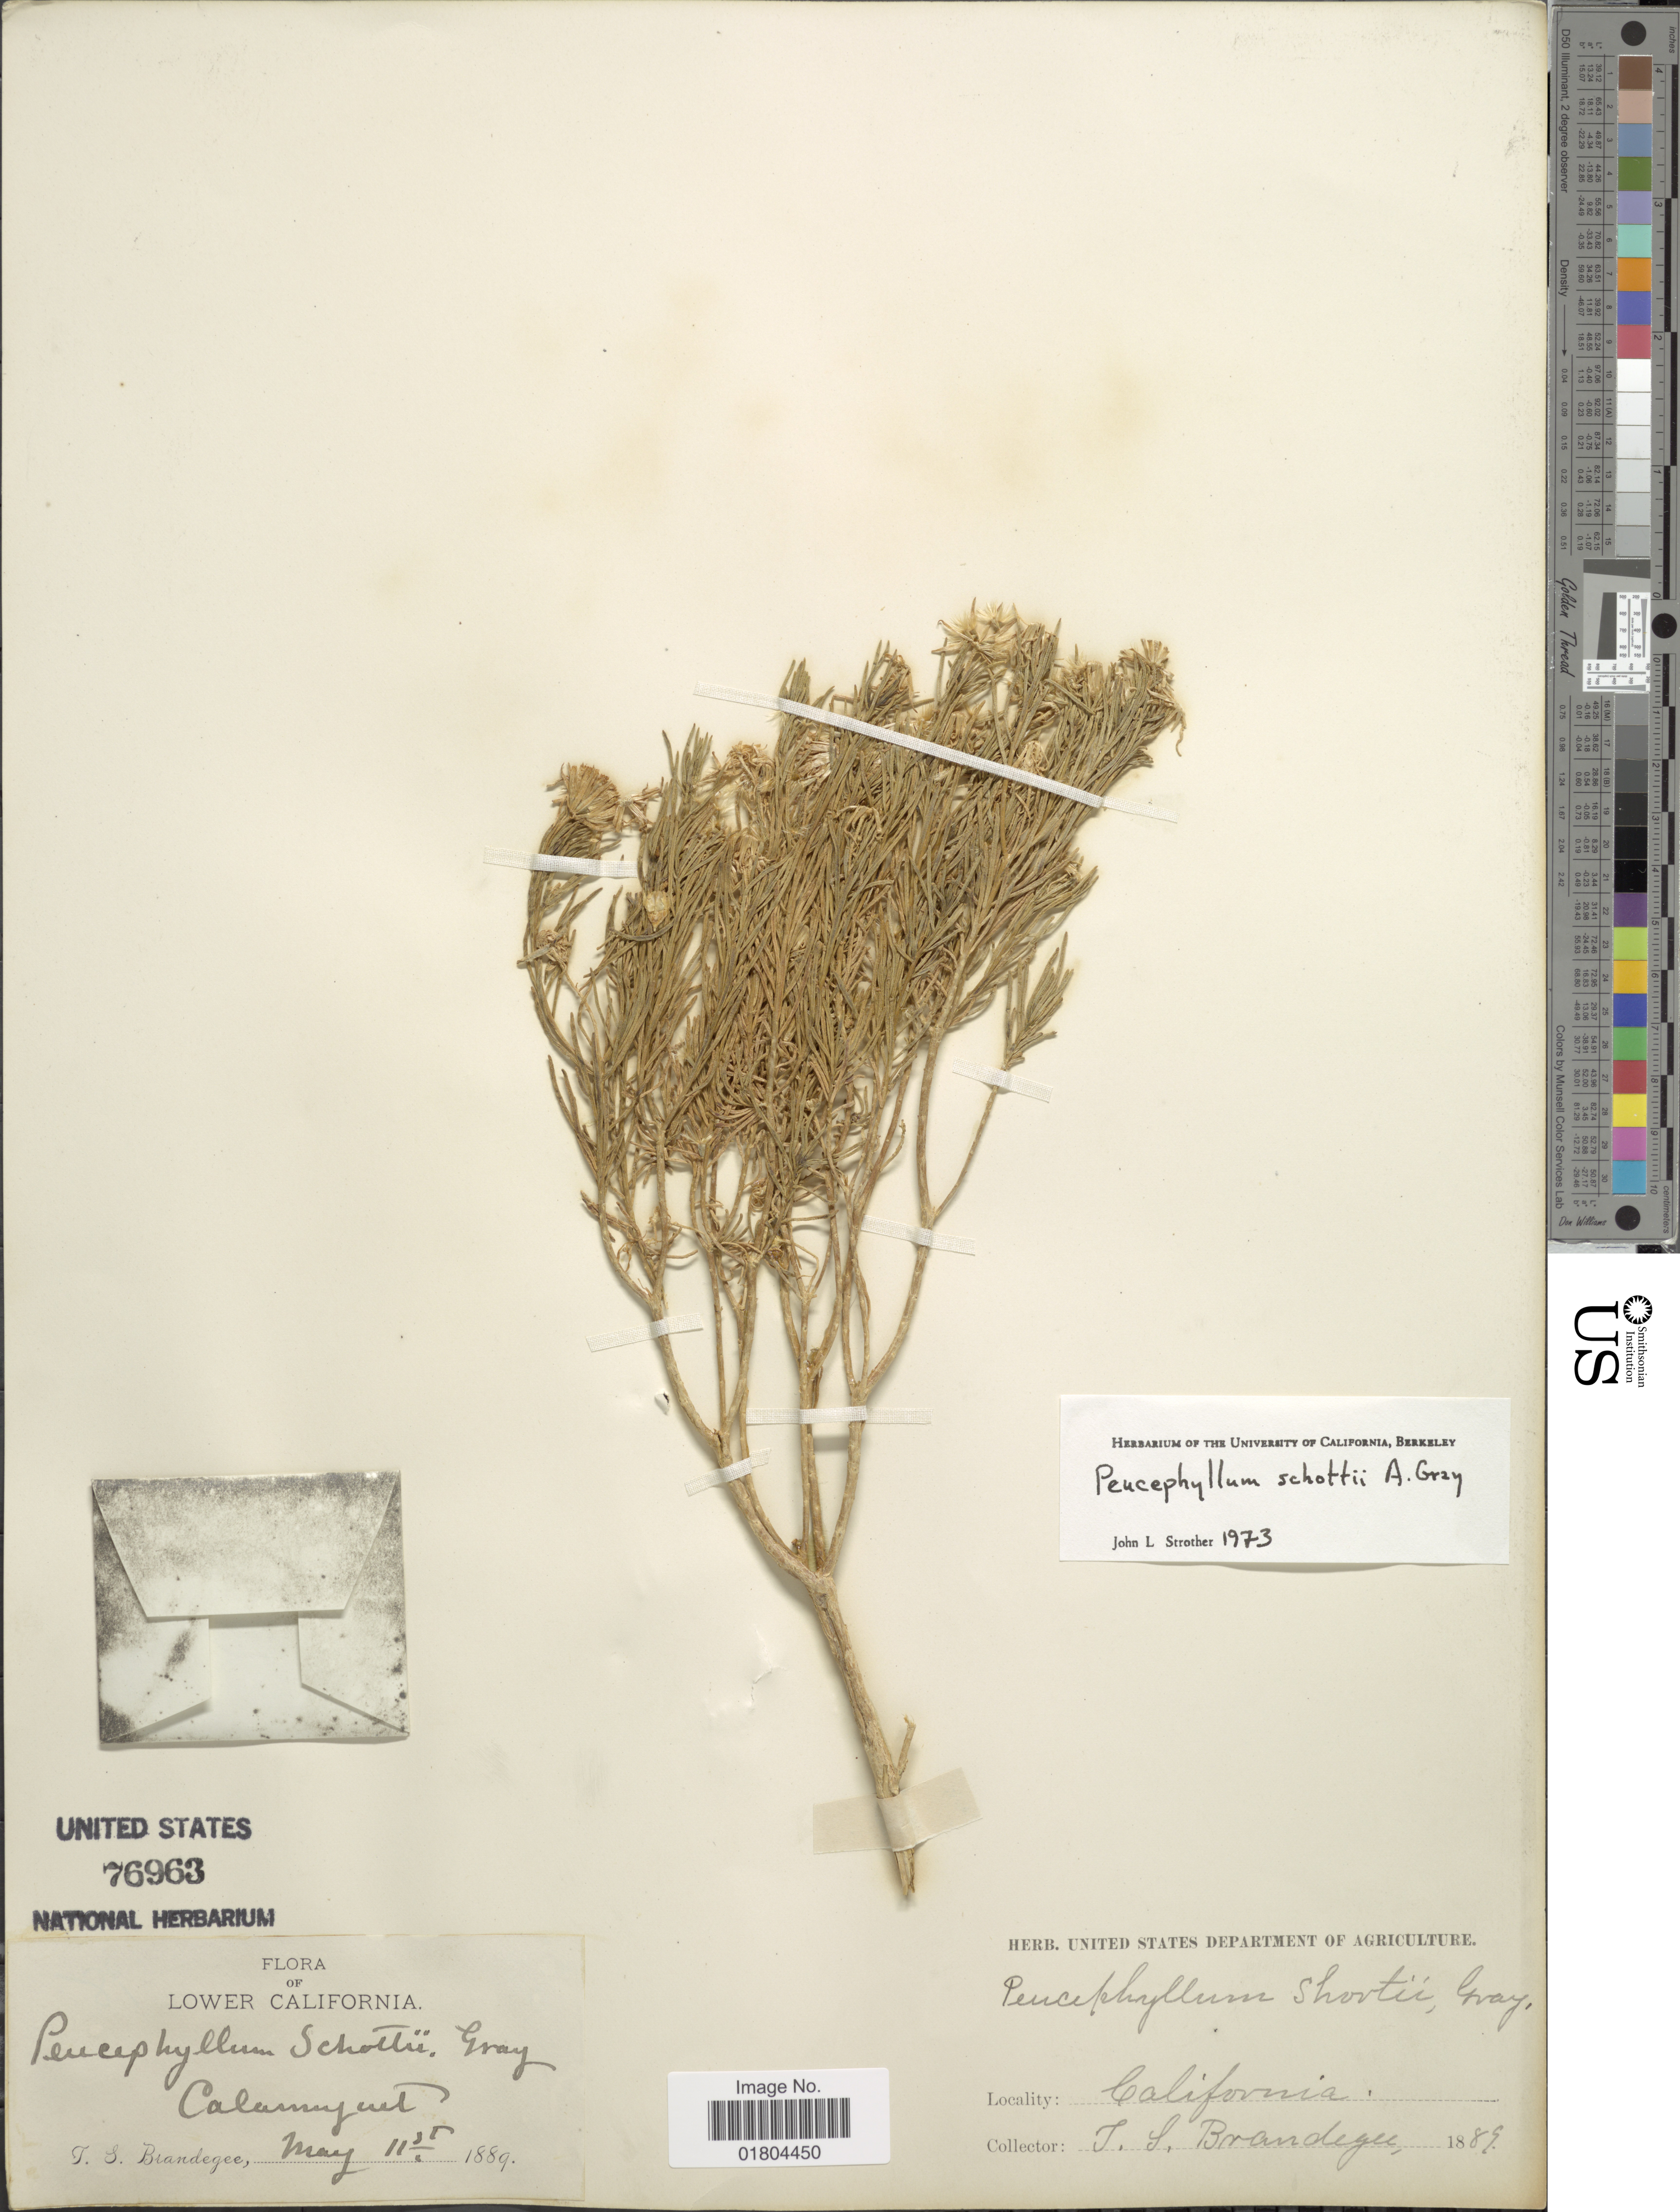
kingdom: Plantae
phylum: Tracheophyta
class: Magnoliopsida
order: Asterales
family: Asteraceae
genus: Peucephyllum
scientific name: Peucephyllum schottii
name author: A. Gray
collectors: T. S. Brandegee (herbarium)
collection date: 1889-05-11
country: Mexico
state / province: Baja California Sur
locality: Lower California, Calamajué.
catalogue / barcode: US 76963